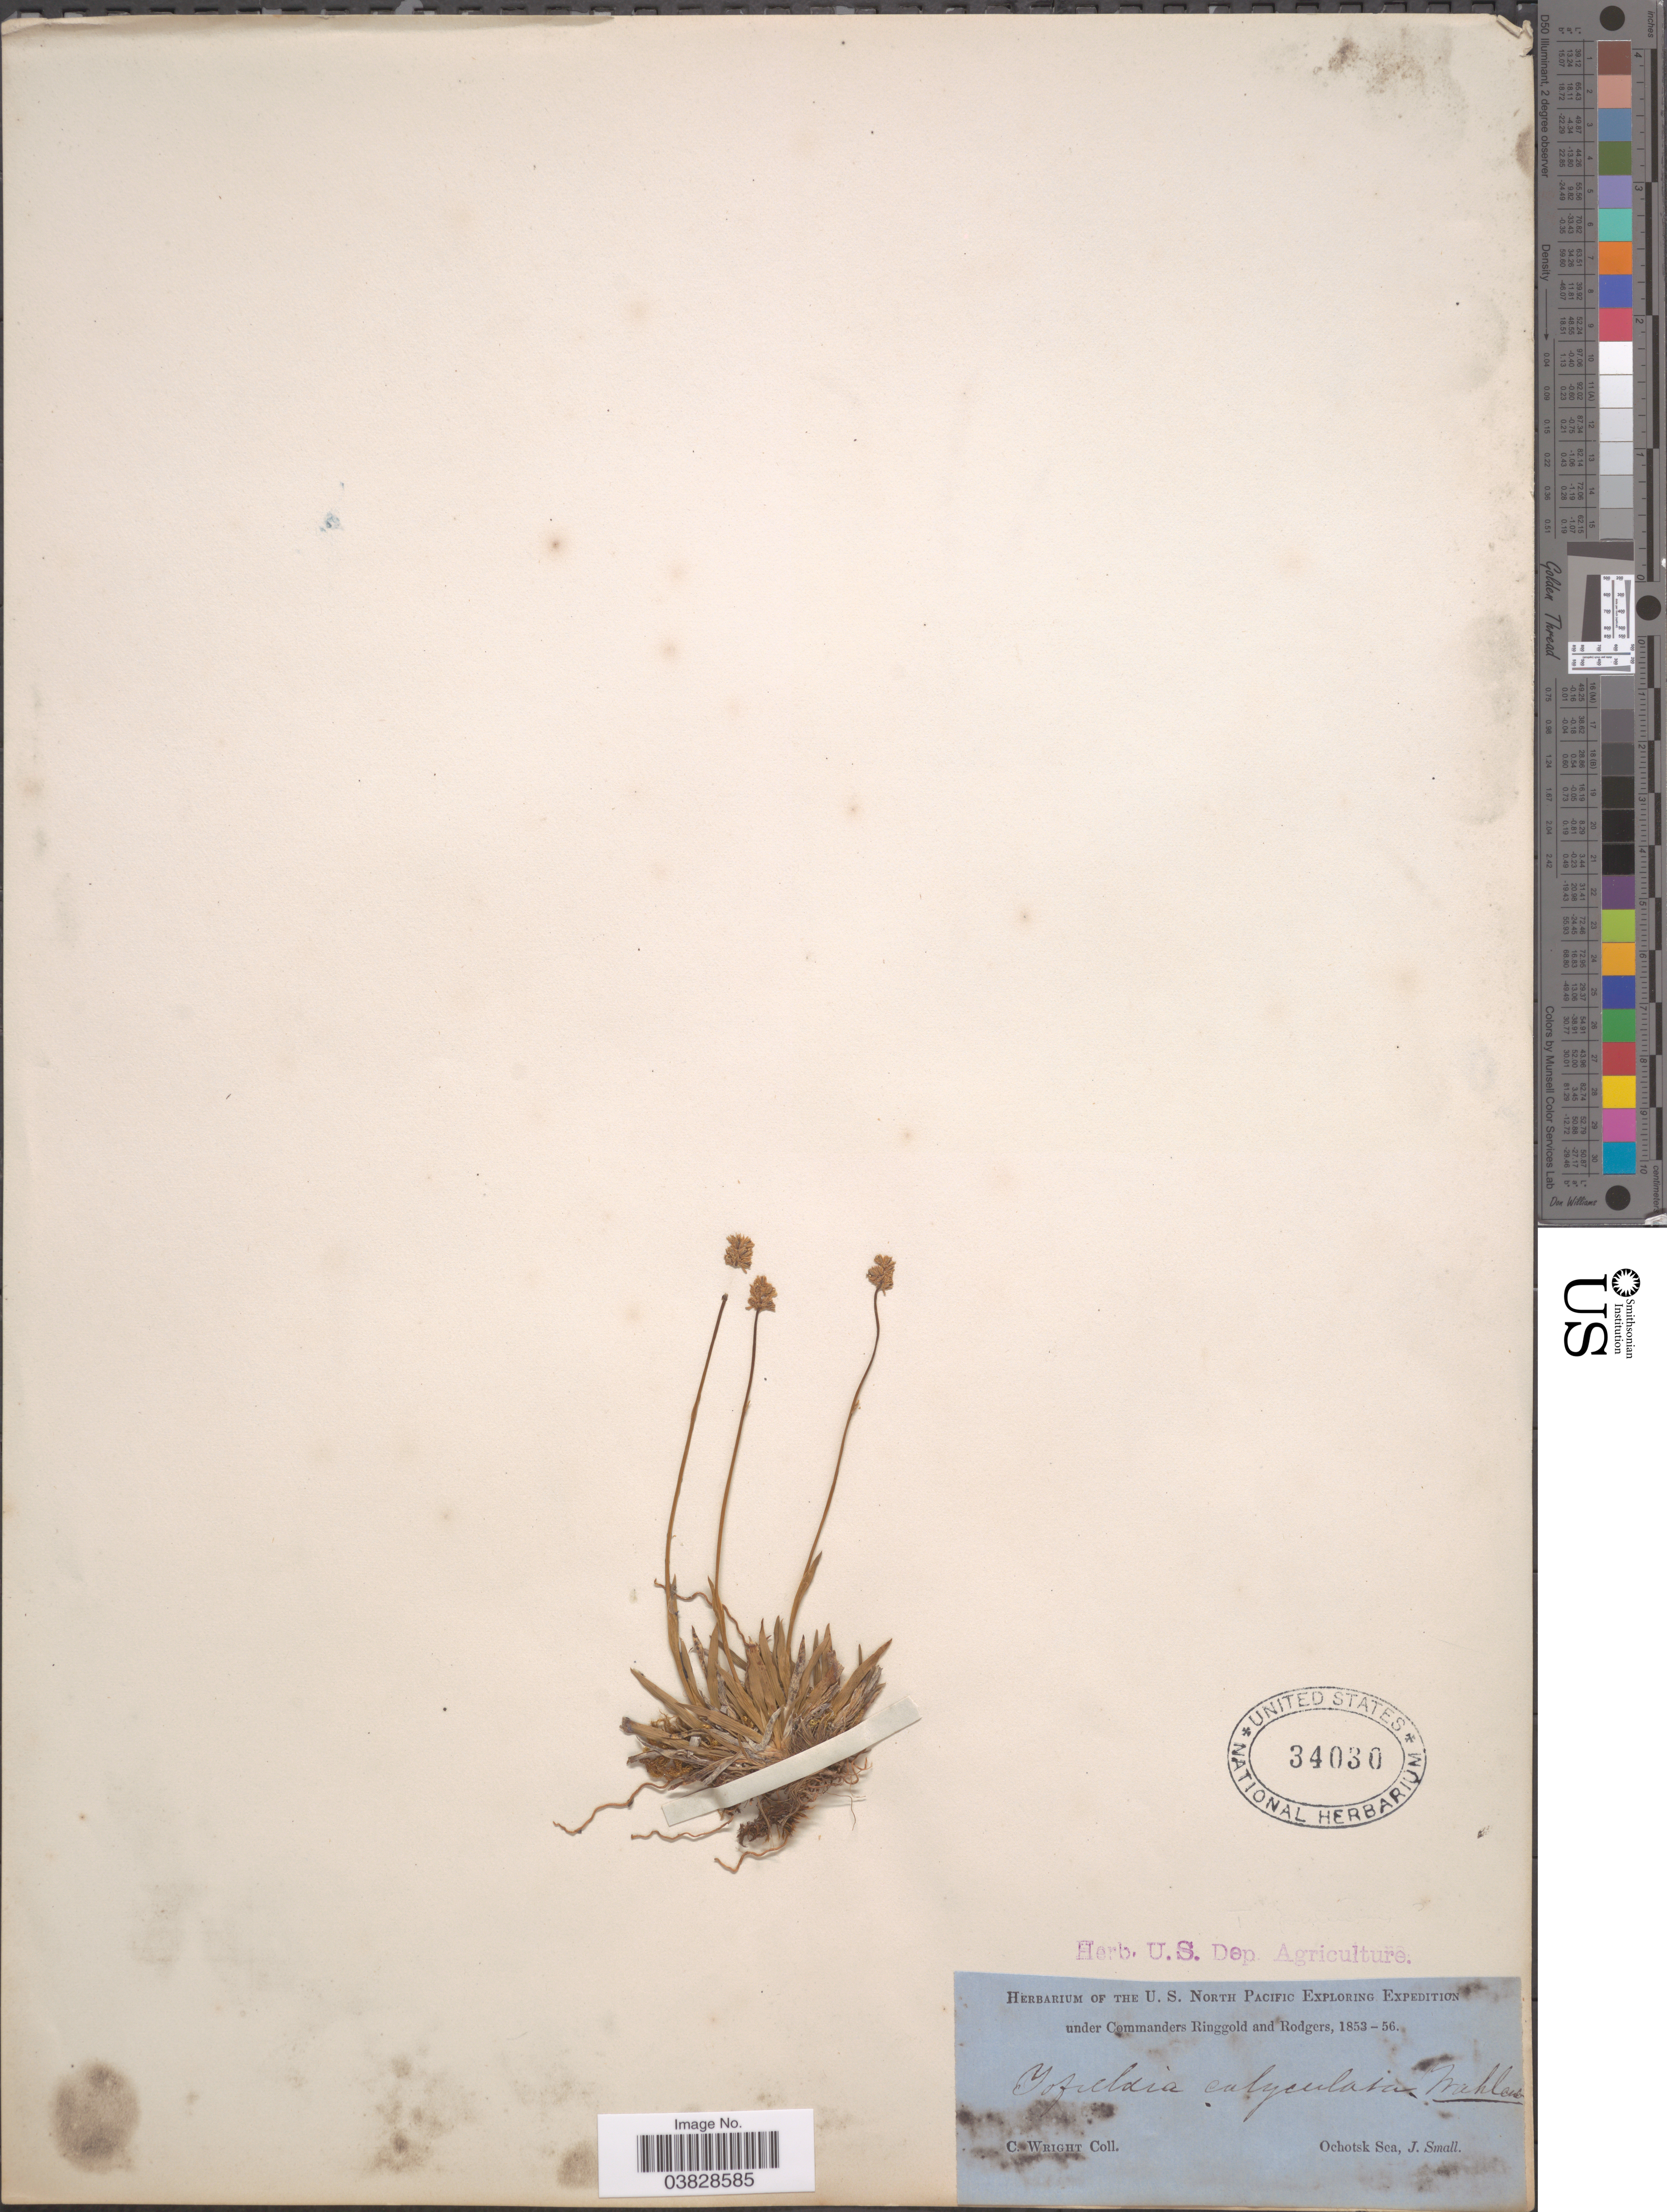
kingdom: Plantae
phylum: Tracheophyta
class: Liliopsida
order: Alismatales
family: Tofieldiaceae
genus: Tofieldia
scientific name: Tofieldia calyculata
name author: (L.) Wahlenb.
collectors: C. Wright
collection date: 1853/1856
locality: Ochotsk Sea.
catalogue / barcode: US 34030